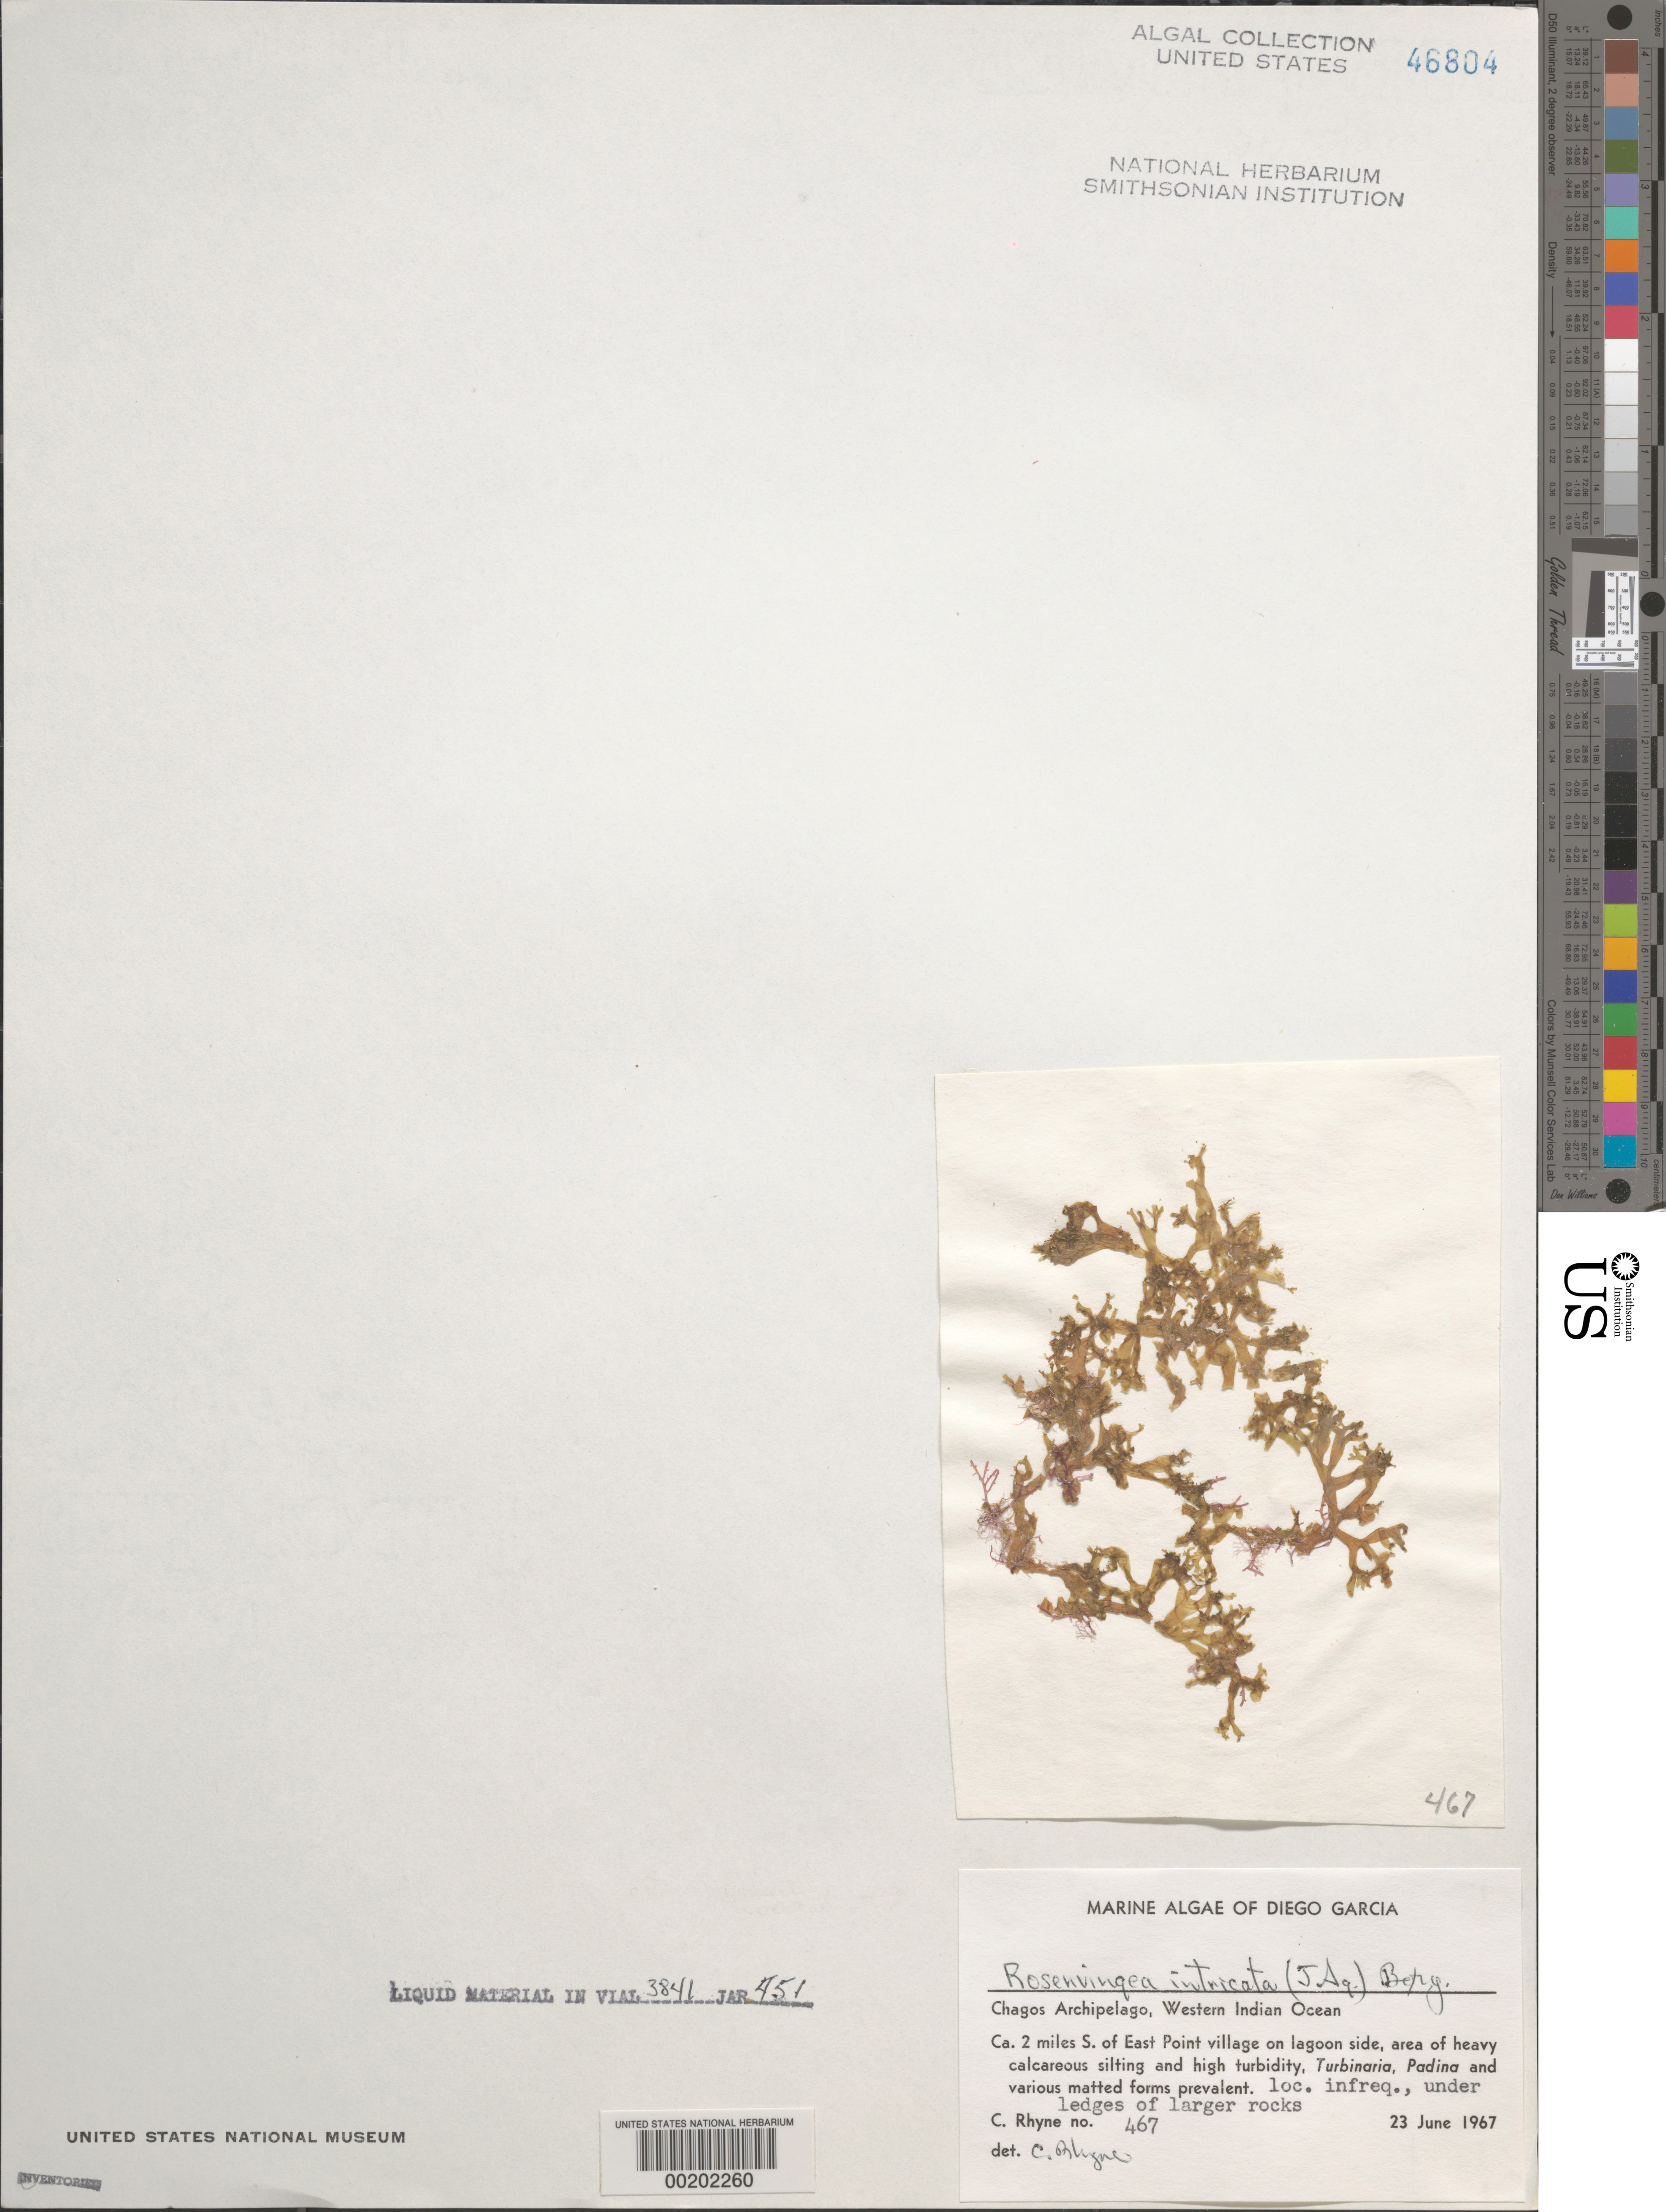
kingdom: Chromista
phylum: Ochrophyta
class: Phaeophyceae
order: Scytosiphonales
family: Scytosiphonaceae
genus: Rosenvingea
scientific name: Rosenvingea endiviifolia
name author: (Martius) M.J. Wynne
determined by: Algae name updating Project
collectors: C. Rhyne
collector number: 467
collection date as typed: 23 Jun 1967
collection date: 1967-06-23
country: British Indian Ocean Territory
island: Diego Garcia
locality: Ca. 2 miles south of East Point Village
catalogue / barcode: US 46804